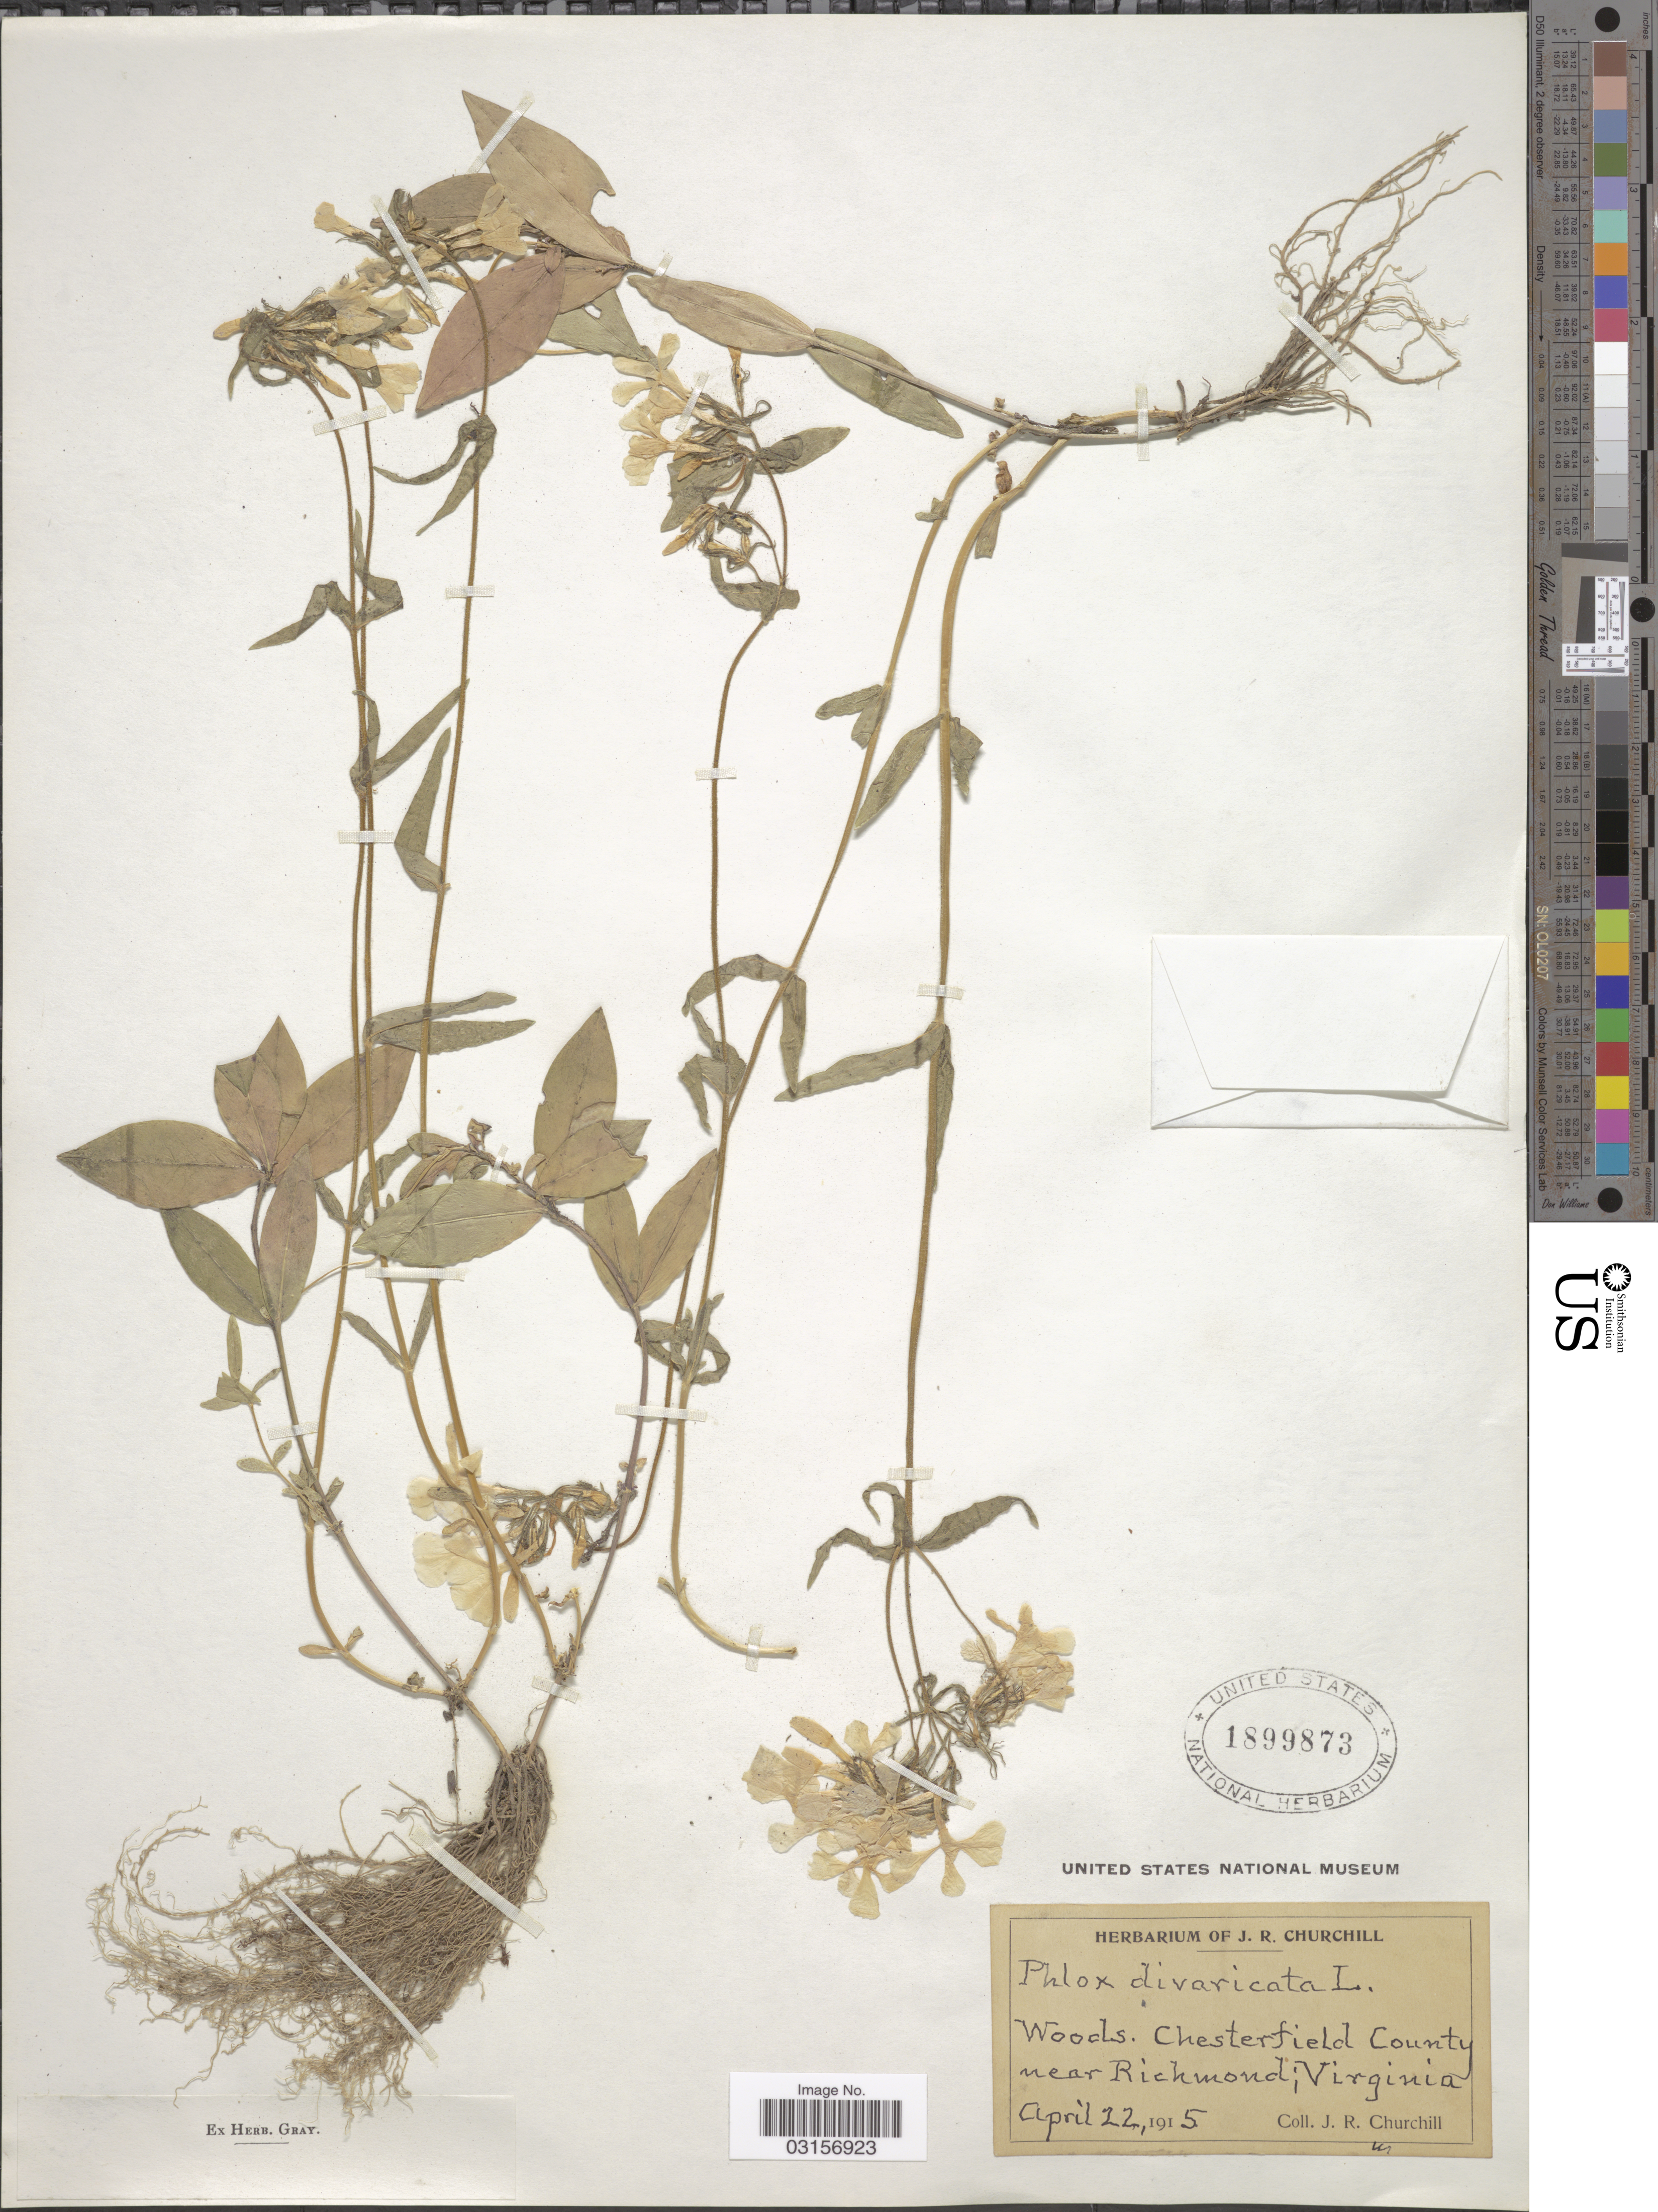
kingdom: Plantae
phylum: Tracheophyta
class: Magnoliopsida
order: Ericales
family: Polemoniaceae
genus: Phlox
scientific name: Phlox divaricata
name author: L.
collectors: J. Churchill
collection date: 1915-04-22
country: United States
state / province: Virginia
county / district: Chesterfield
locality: Chesterfield County near Richmond.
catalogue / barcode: US 1899873